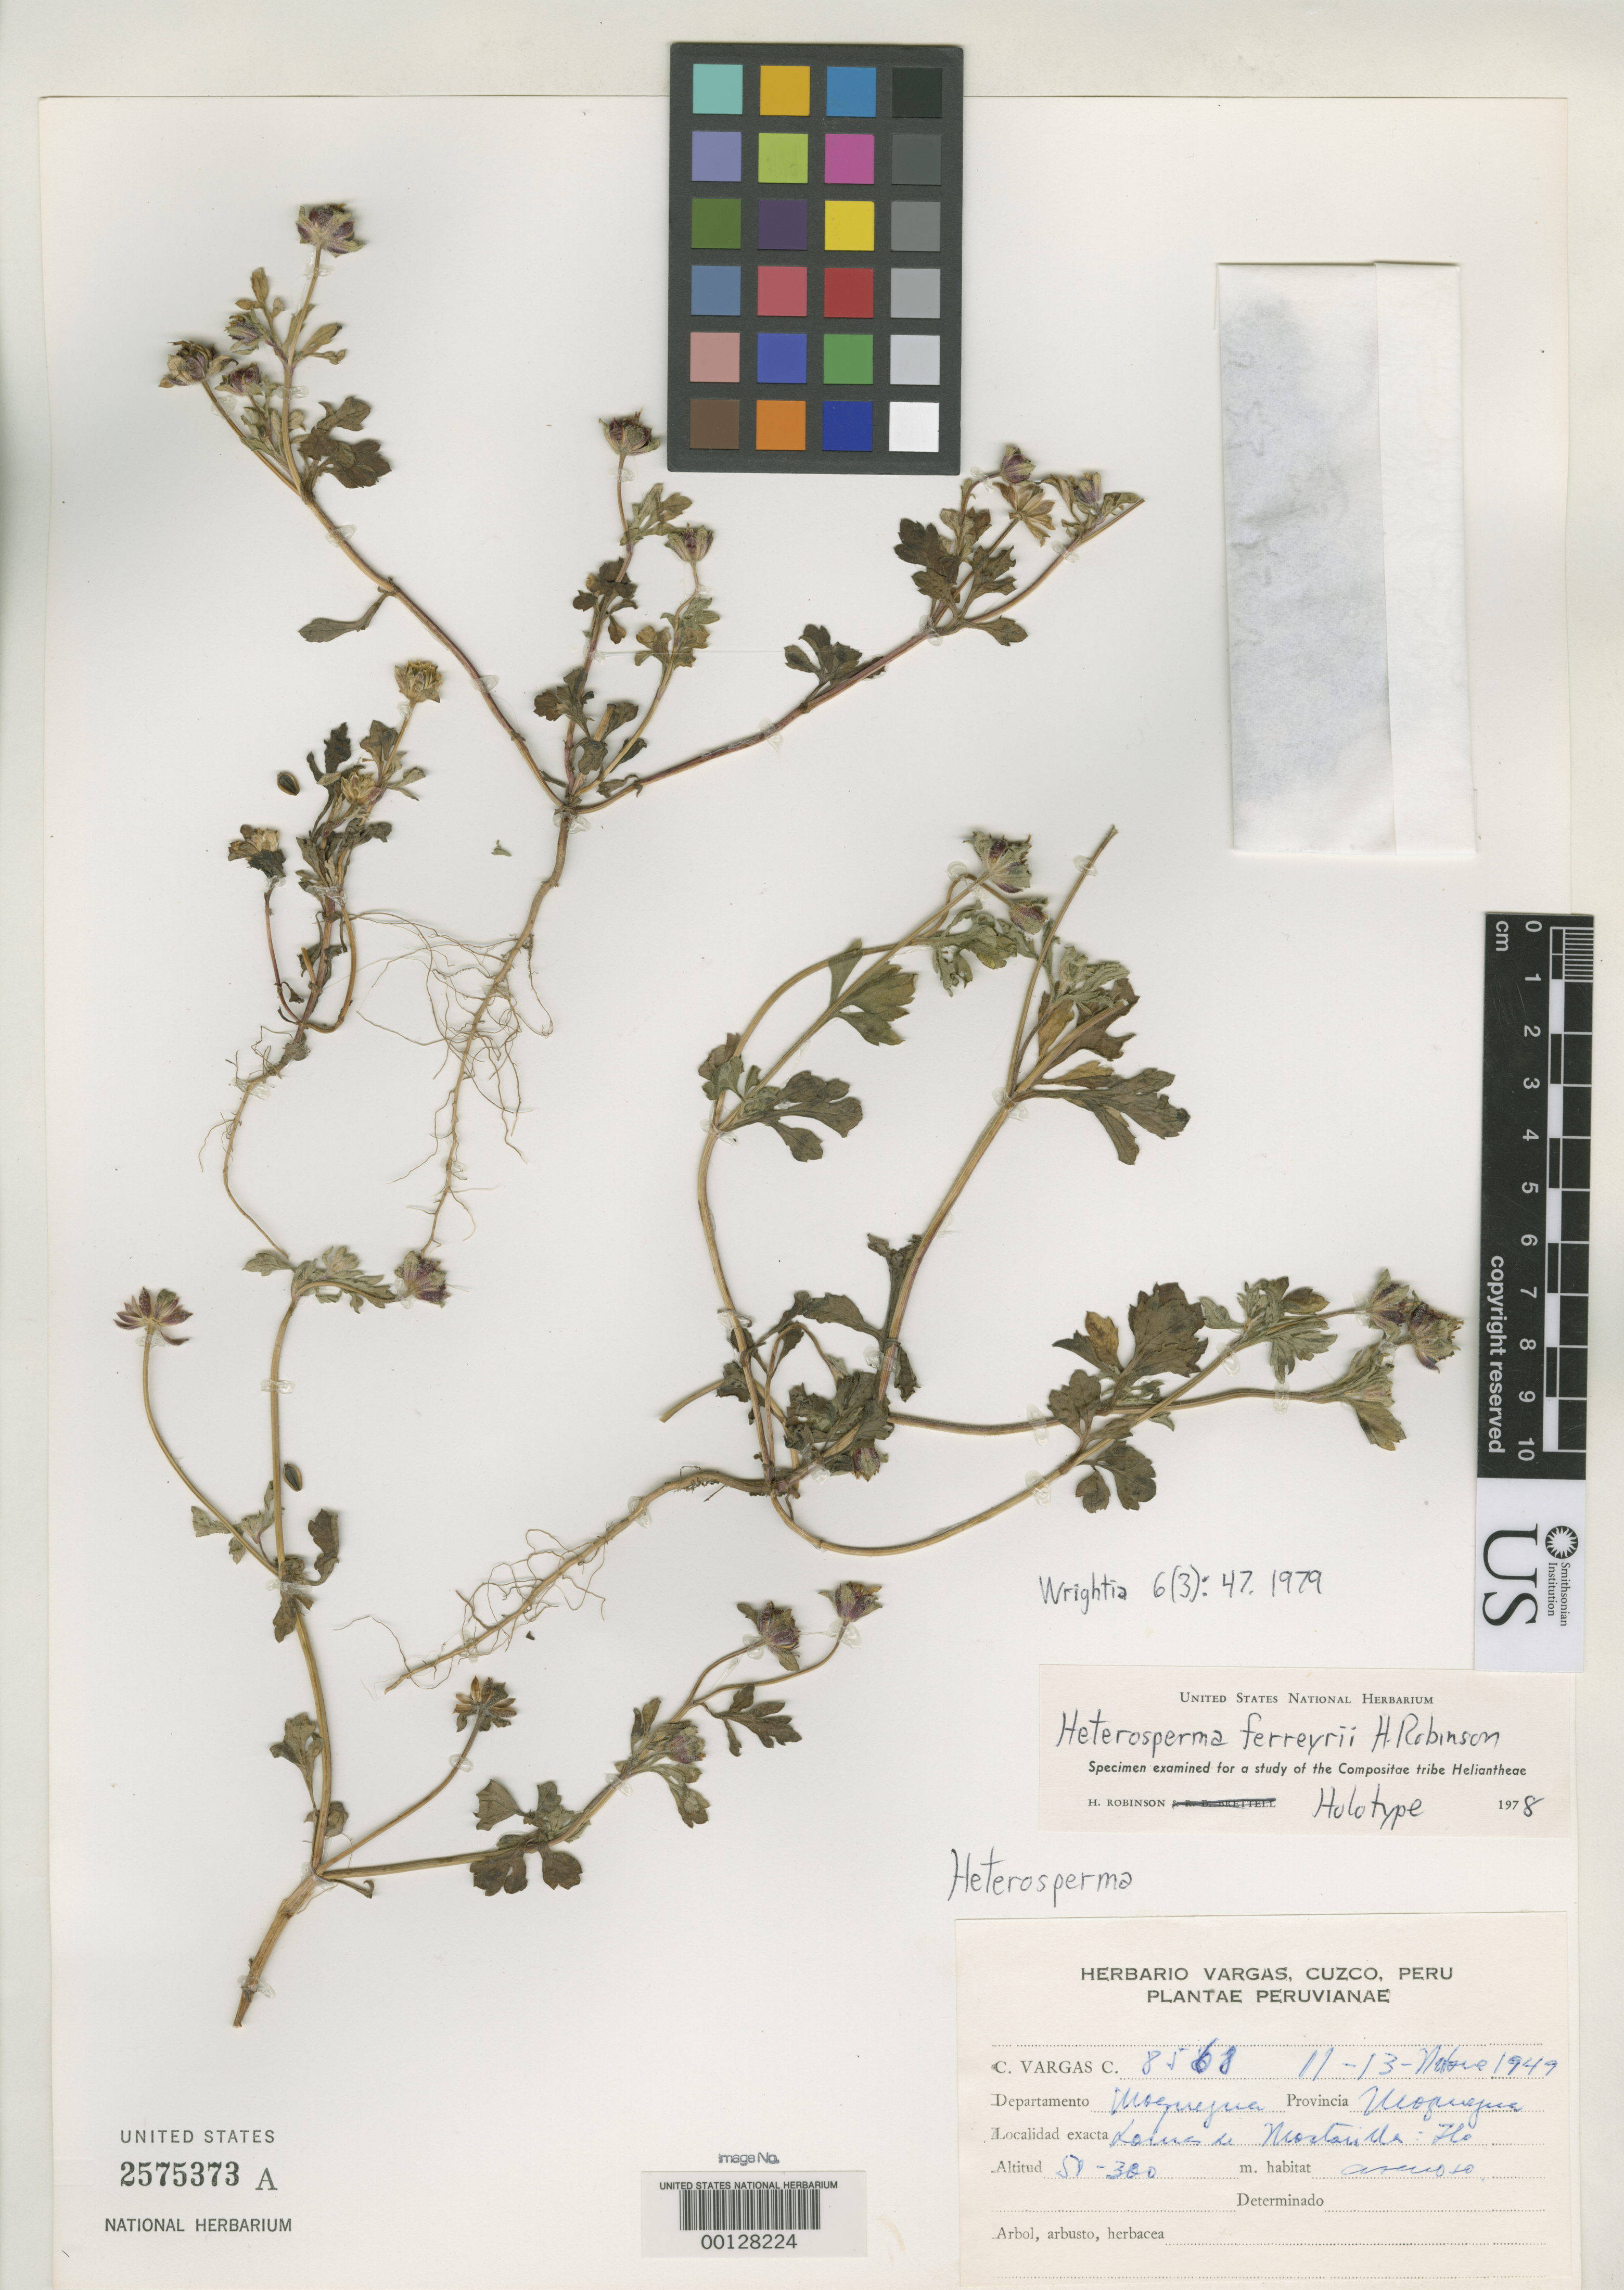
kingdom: Plantae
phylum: Tracheophyta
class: Magnoliopsida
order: Asterales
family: Asteraceae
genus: Heterosperma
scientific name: Heterosperma ferreyrii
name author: H. Rob.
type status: Holotype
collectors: C. Vargas Calderón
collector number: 8568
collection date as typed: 11 Nov 1949 to 13 Nov 1949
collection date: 1949-11-11/1949-11-13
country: Peru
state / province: Moquegua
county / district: Ilo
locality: Ilo, Loma de Mostacilla.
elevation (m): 50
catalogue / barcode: US 2575373A